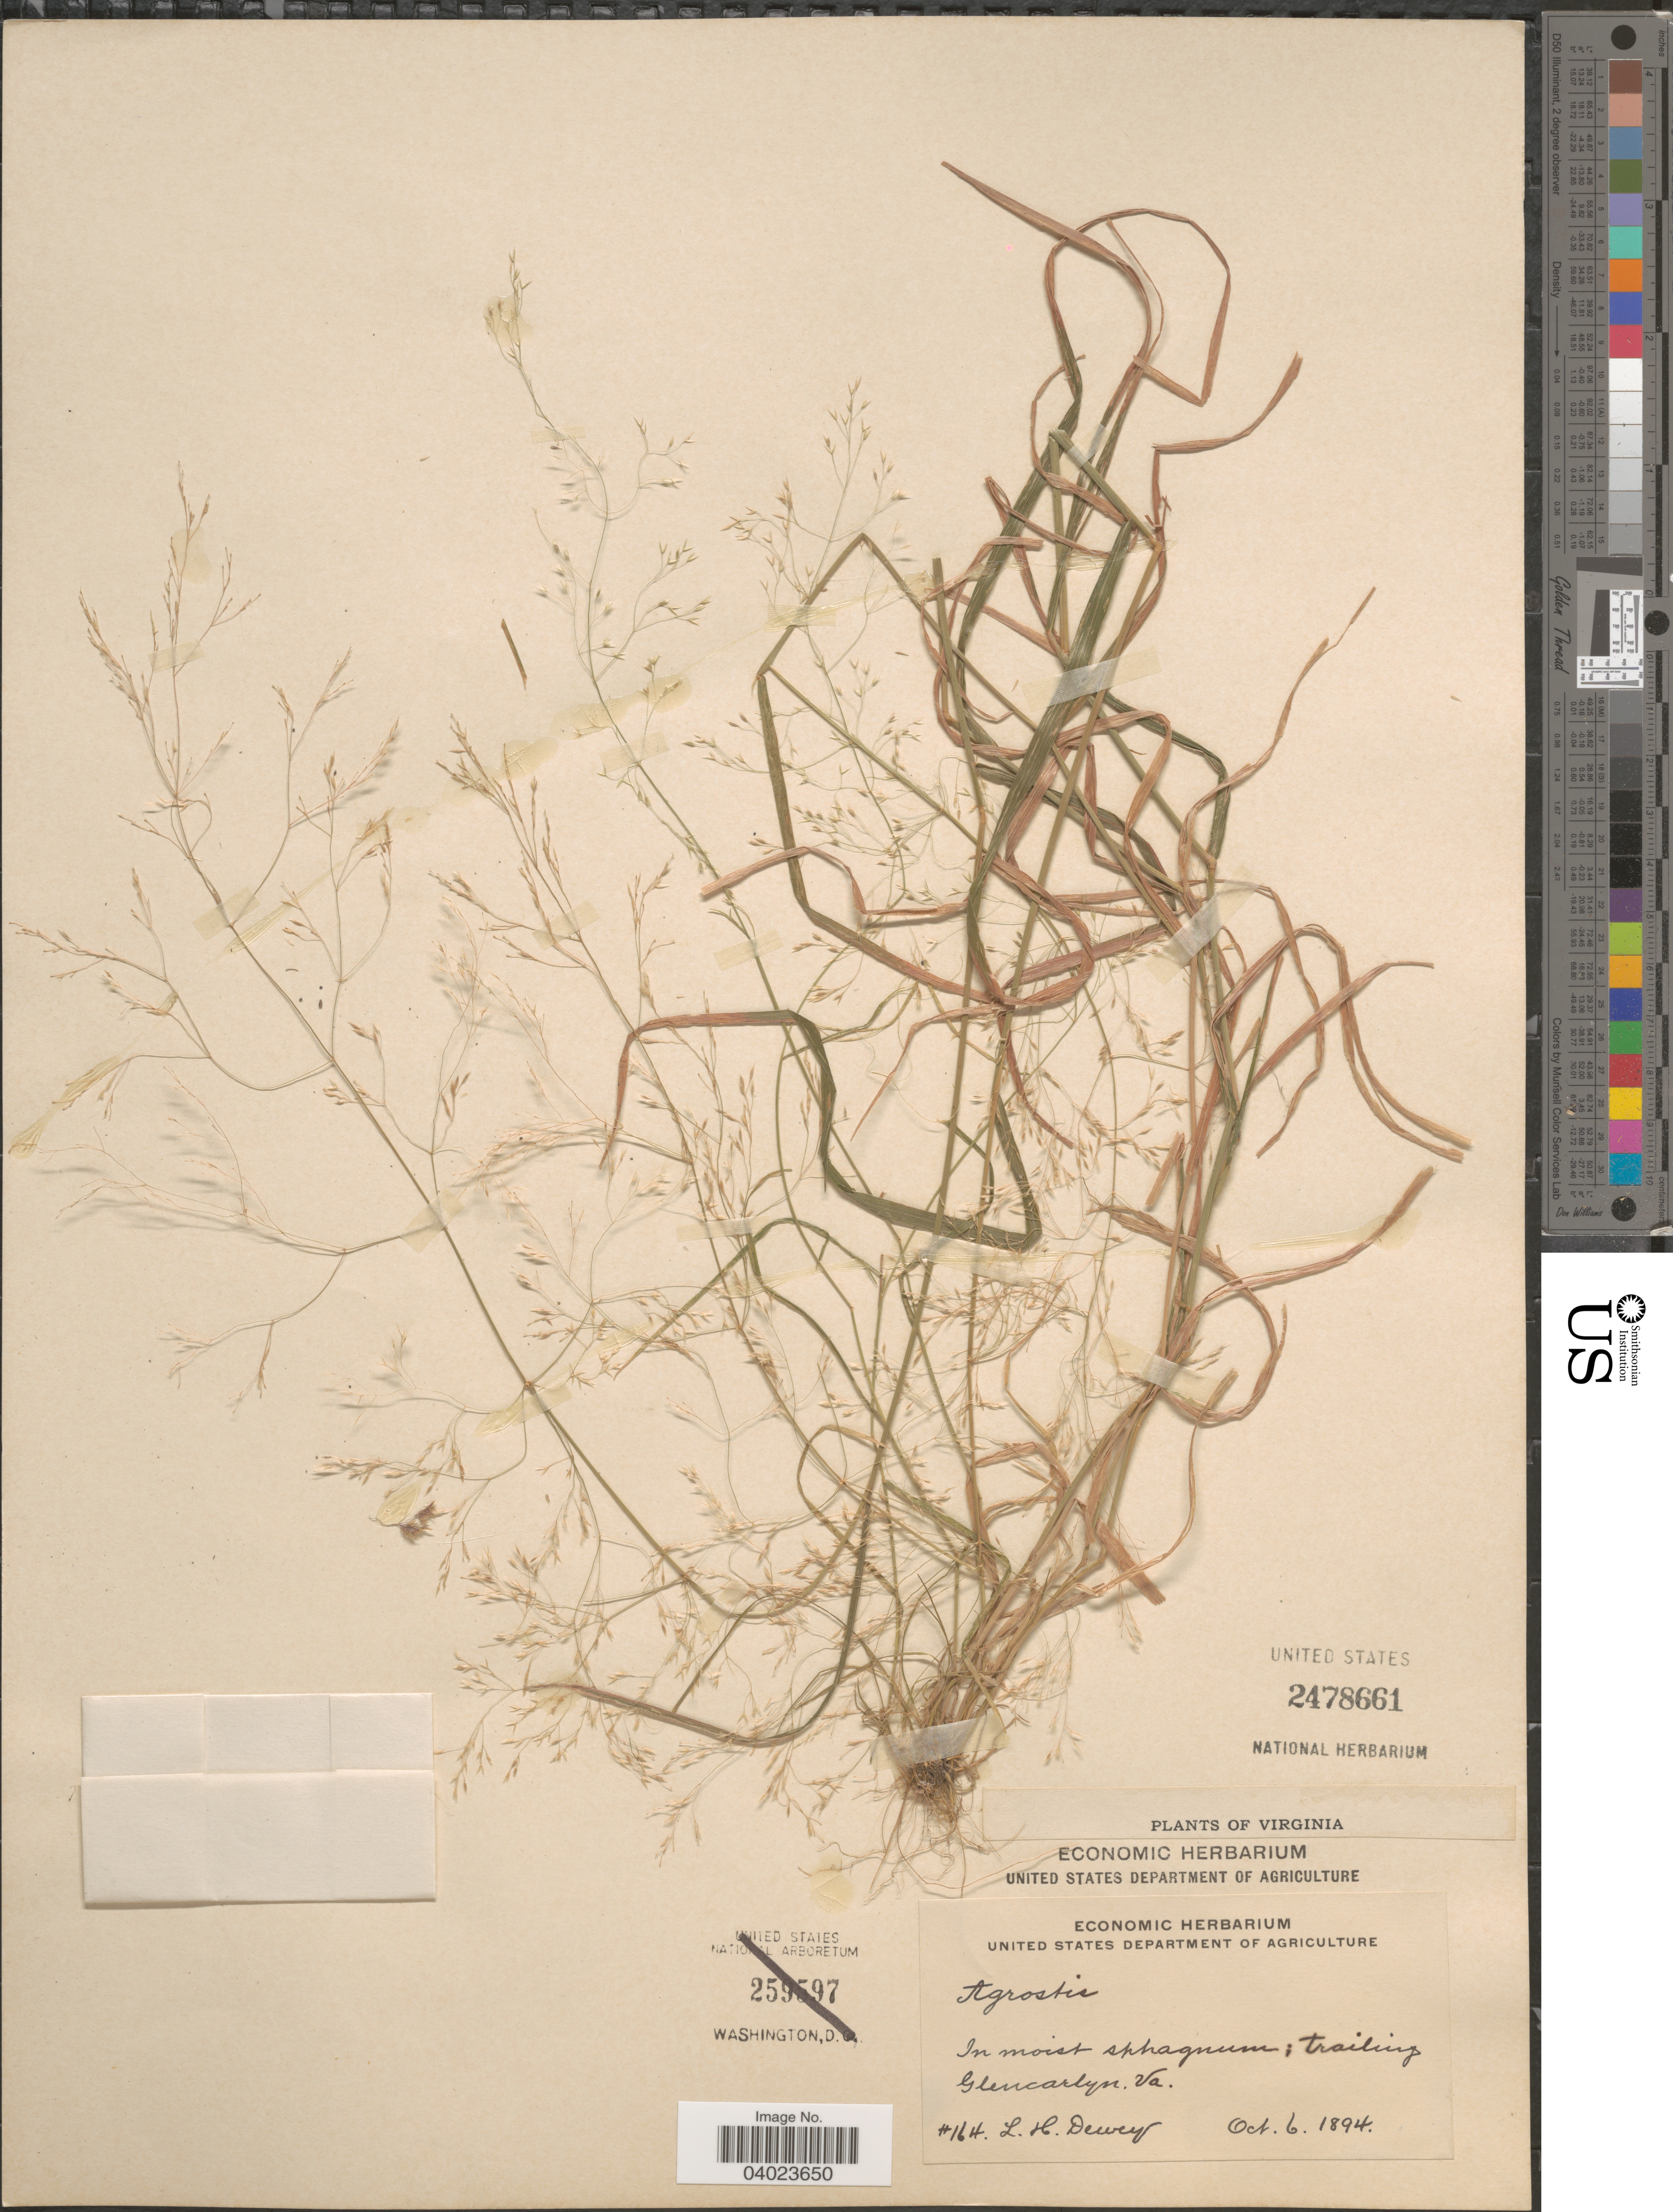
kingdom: Plantae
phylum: Tracheophyta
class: Liliopsida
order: Poales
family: Poaceae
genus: Agrostis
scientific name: Agrostis sp.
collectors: L. H. Dewey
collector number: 164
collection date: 1894-10-06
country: United States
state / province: Virginia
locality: In moist sphagnum; trailing Glencarlyn.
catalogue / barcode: US 2478661